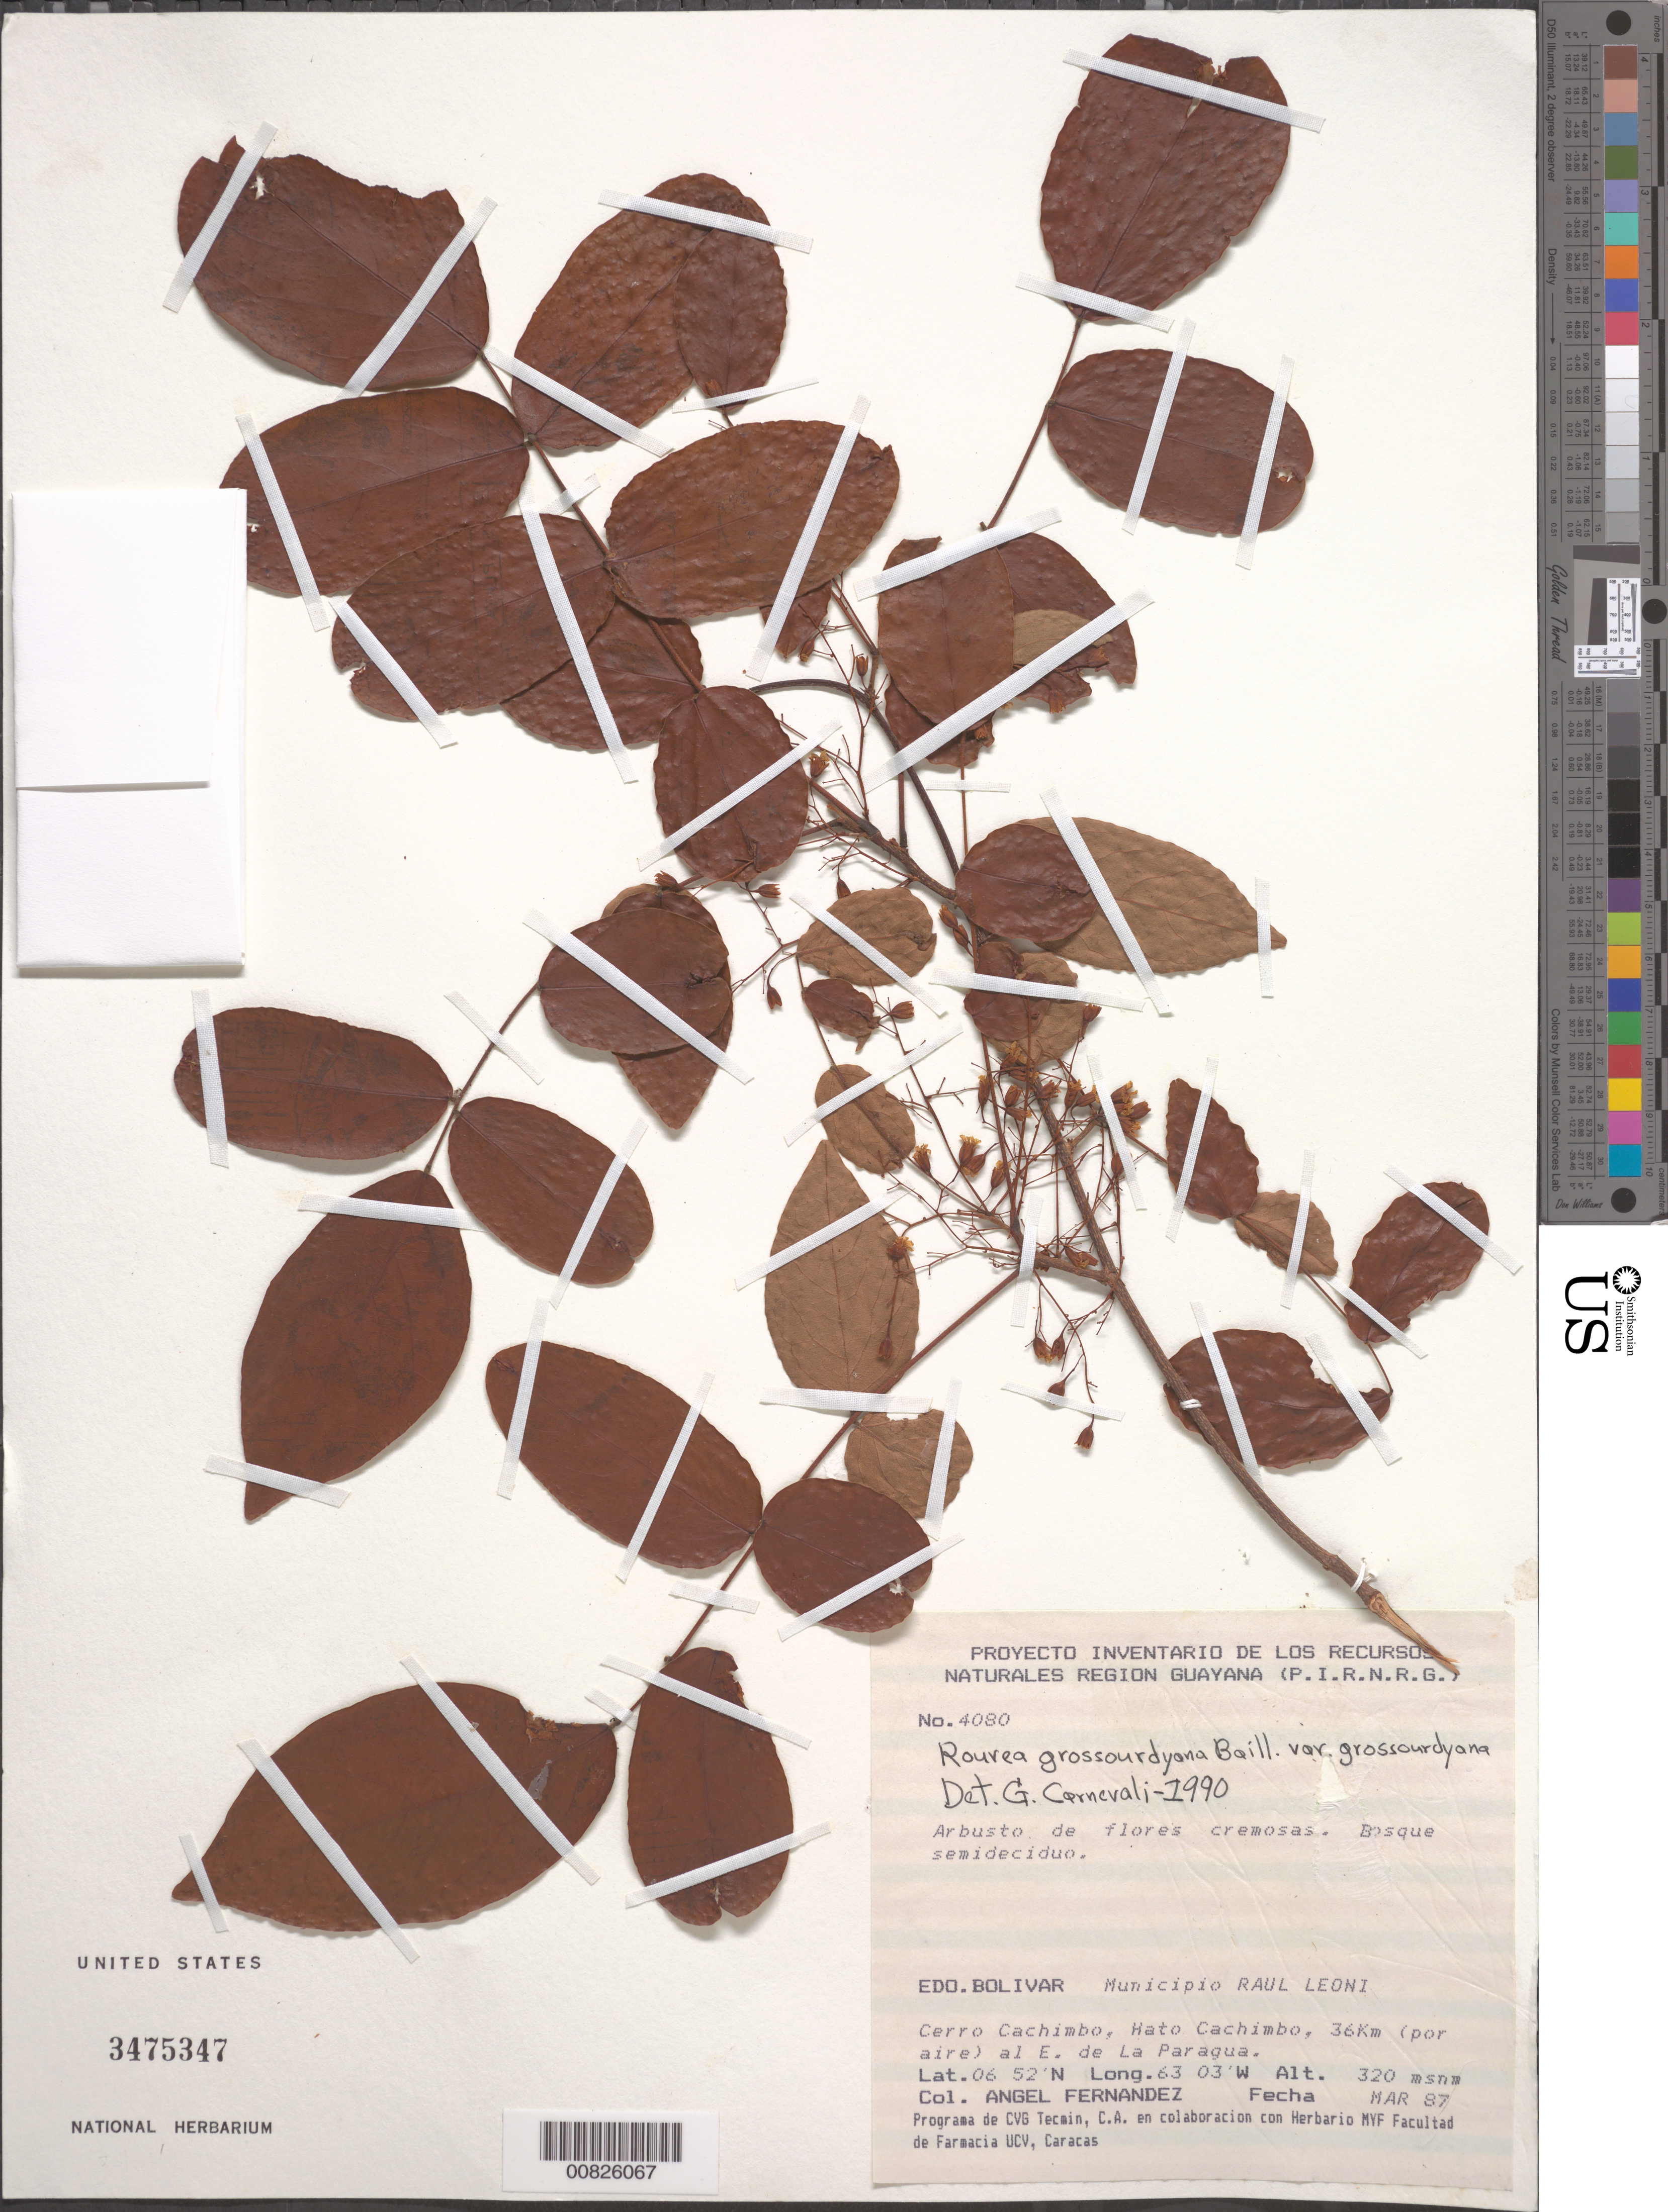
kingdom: Plantae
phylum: Tracheophyta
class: Magnoliopsida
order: Oxalidales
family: Connaraceae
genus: Rourea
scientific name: Rourea grosourdyana var. grosourdyana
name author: Baill.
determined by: Fernandez-Concha, Germán Carnevali, (CICY)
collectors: A. Fernández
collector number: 4080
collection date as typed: Mar-87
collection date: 1987-03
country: Venezuela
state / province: Bolívar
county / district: Angostura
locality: Mun. Raúl Leoni [=Angostura], Cerro Cachimbo, Hato Cachimbo, 36 km (por aire) E de la Paragua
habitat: Bosque semideciduo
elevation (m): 320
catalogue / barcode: US 3475347